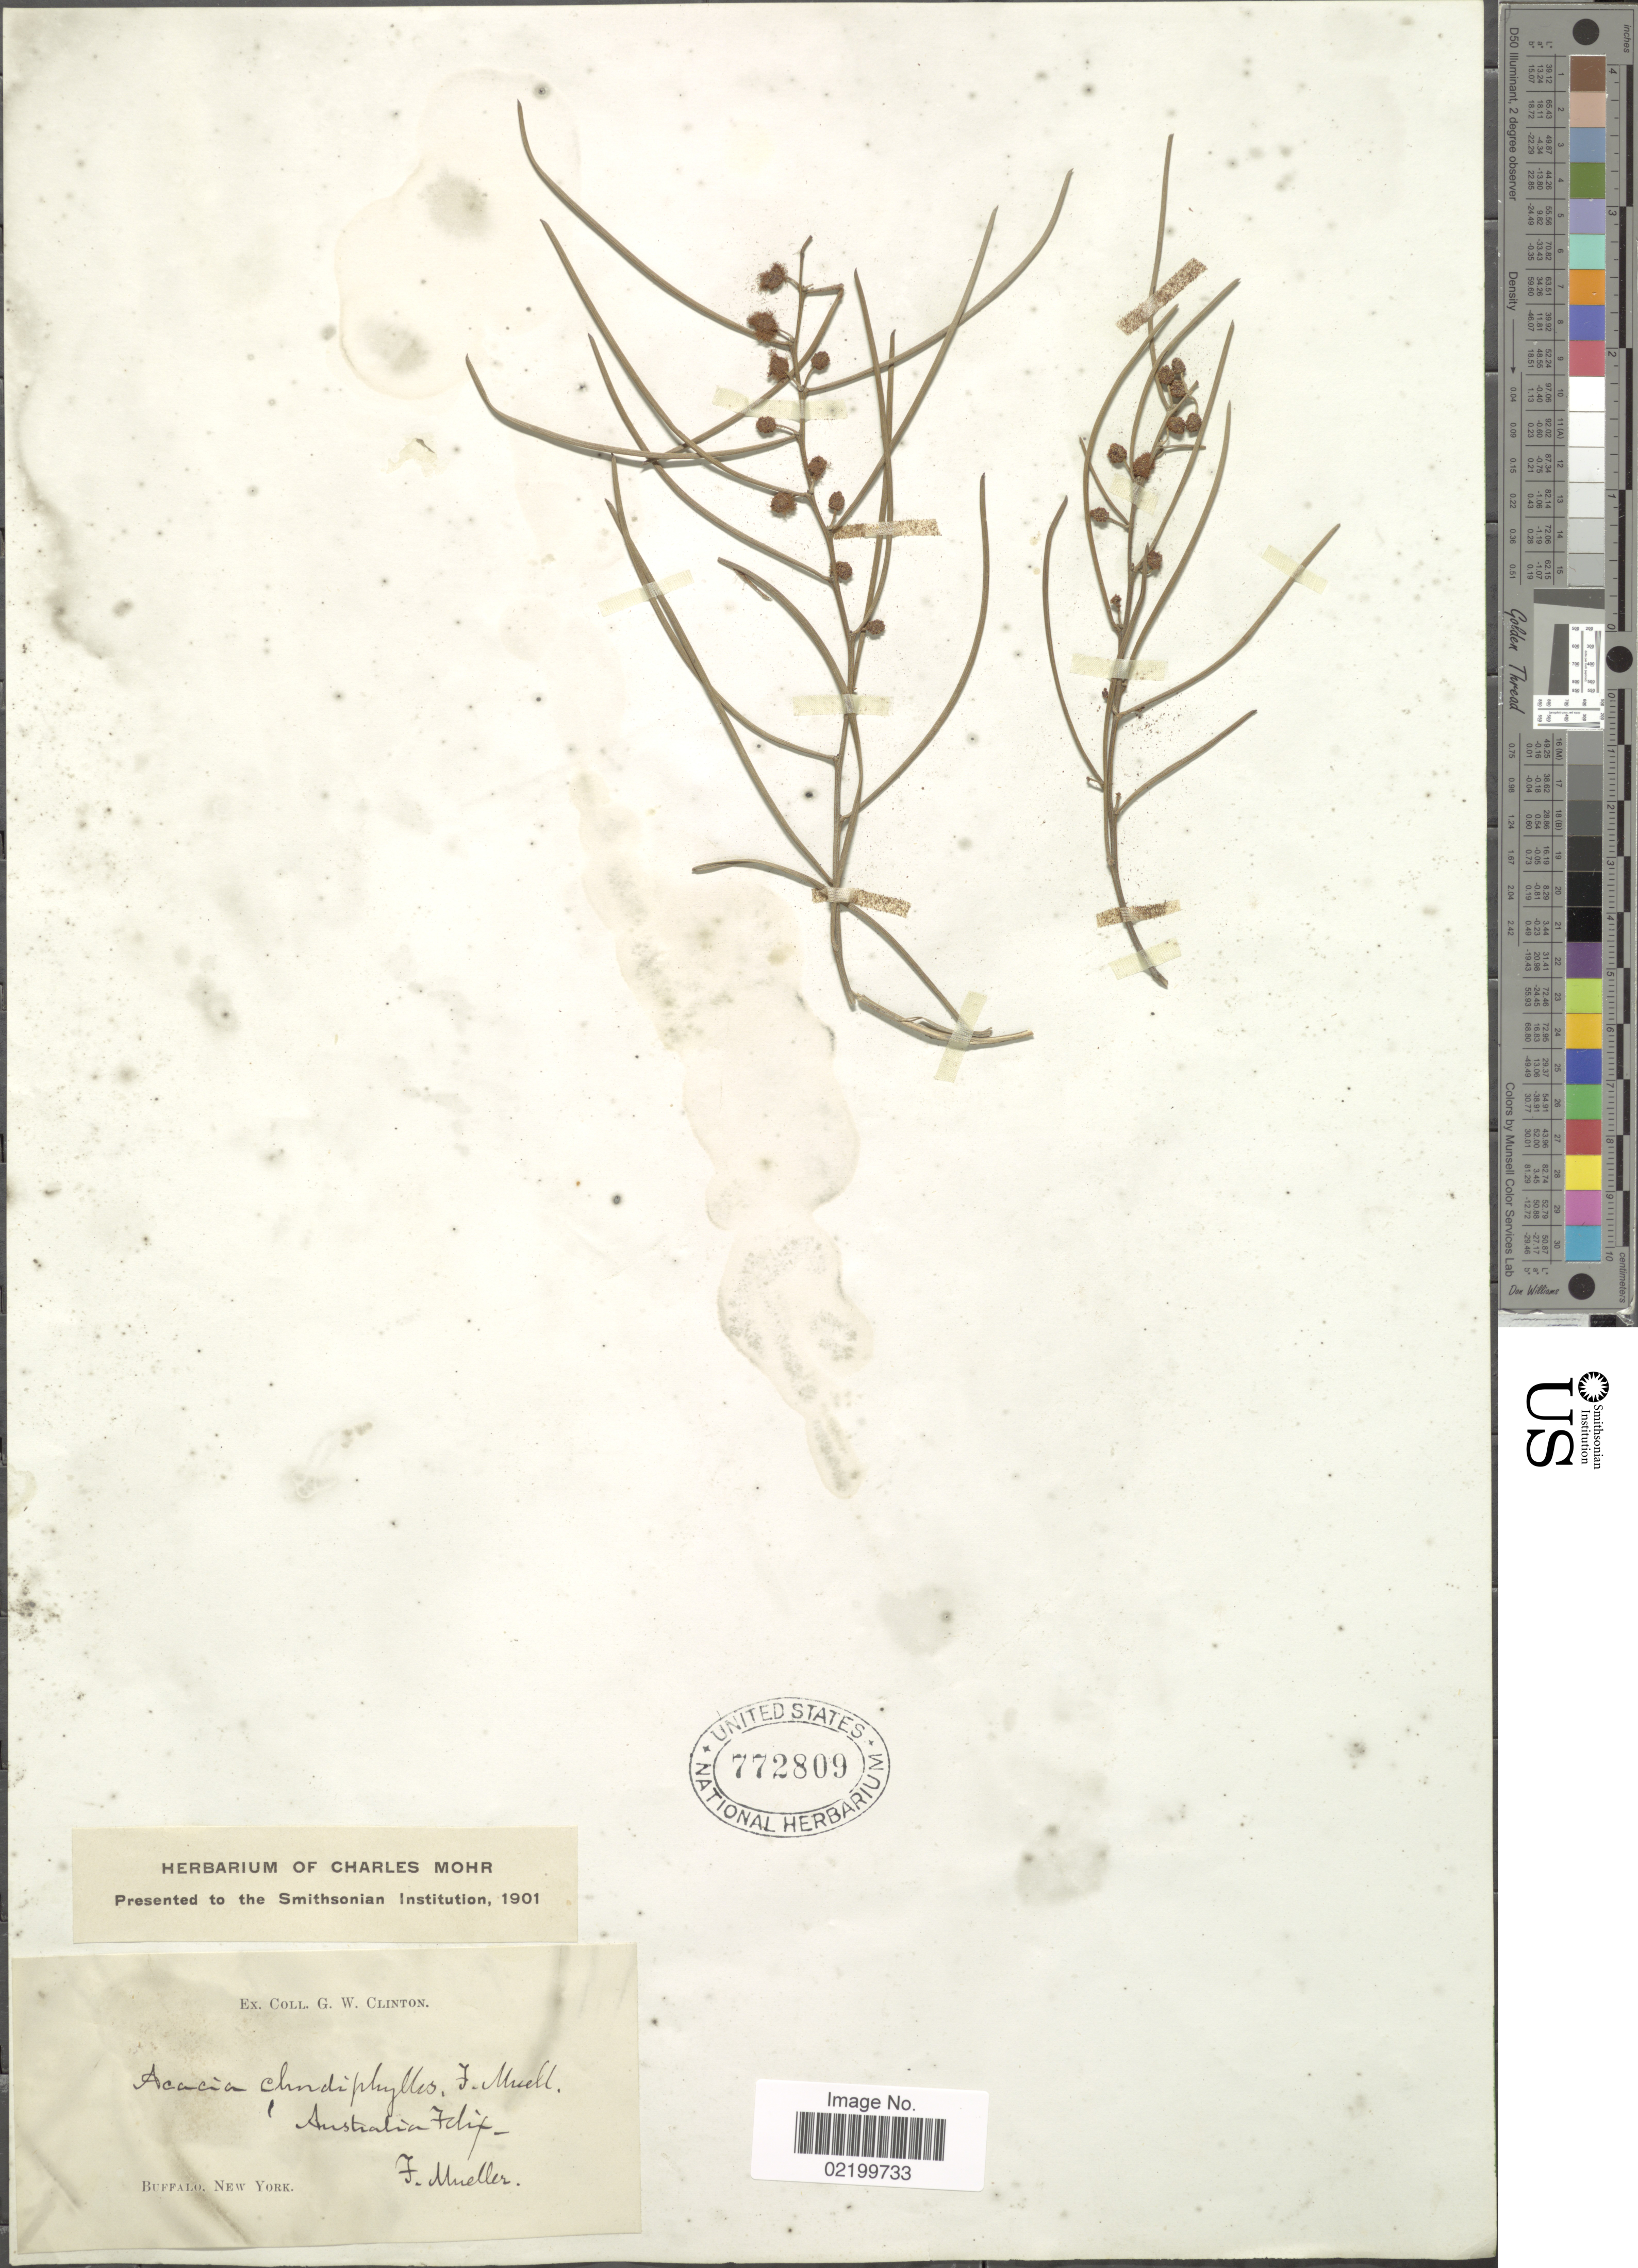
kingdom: Plantae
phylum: Tracheophyta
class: Magnoliopsida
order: Fabales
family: Fabaceae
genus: Acacia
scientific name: Acacia sp.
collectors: F. Mueller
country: Australia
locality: Australia Felix.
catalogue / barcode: US 772809